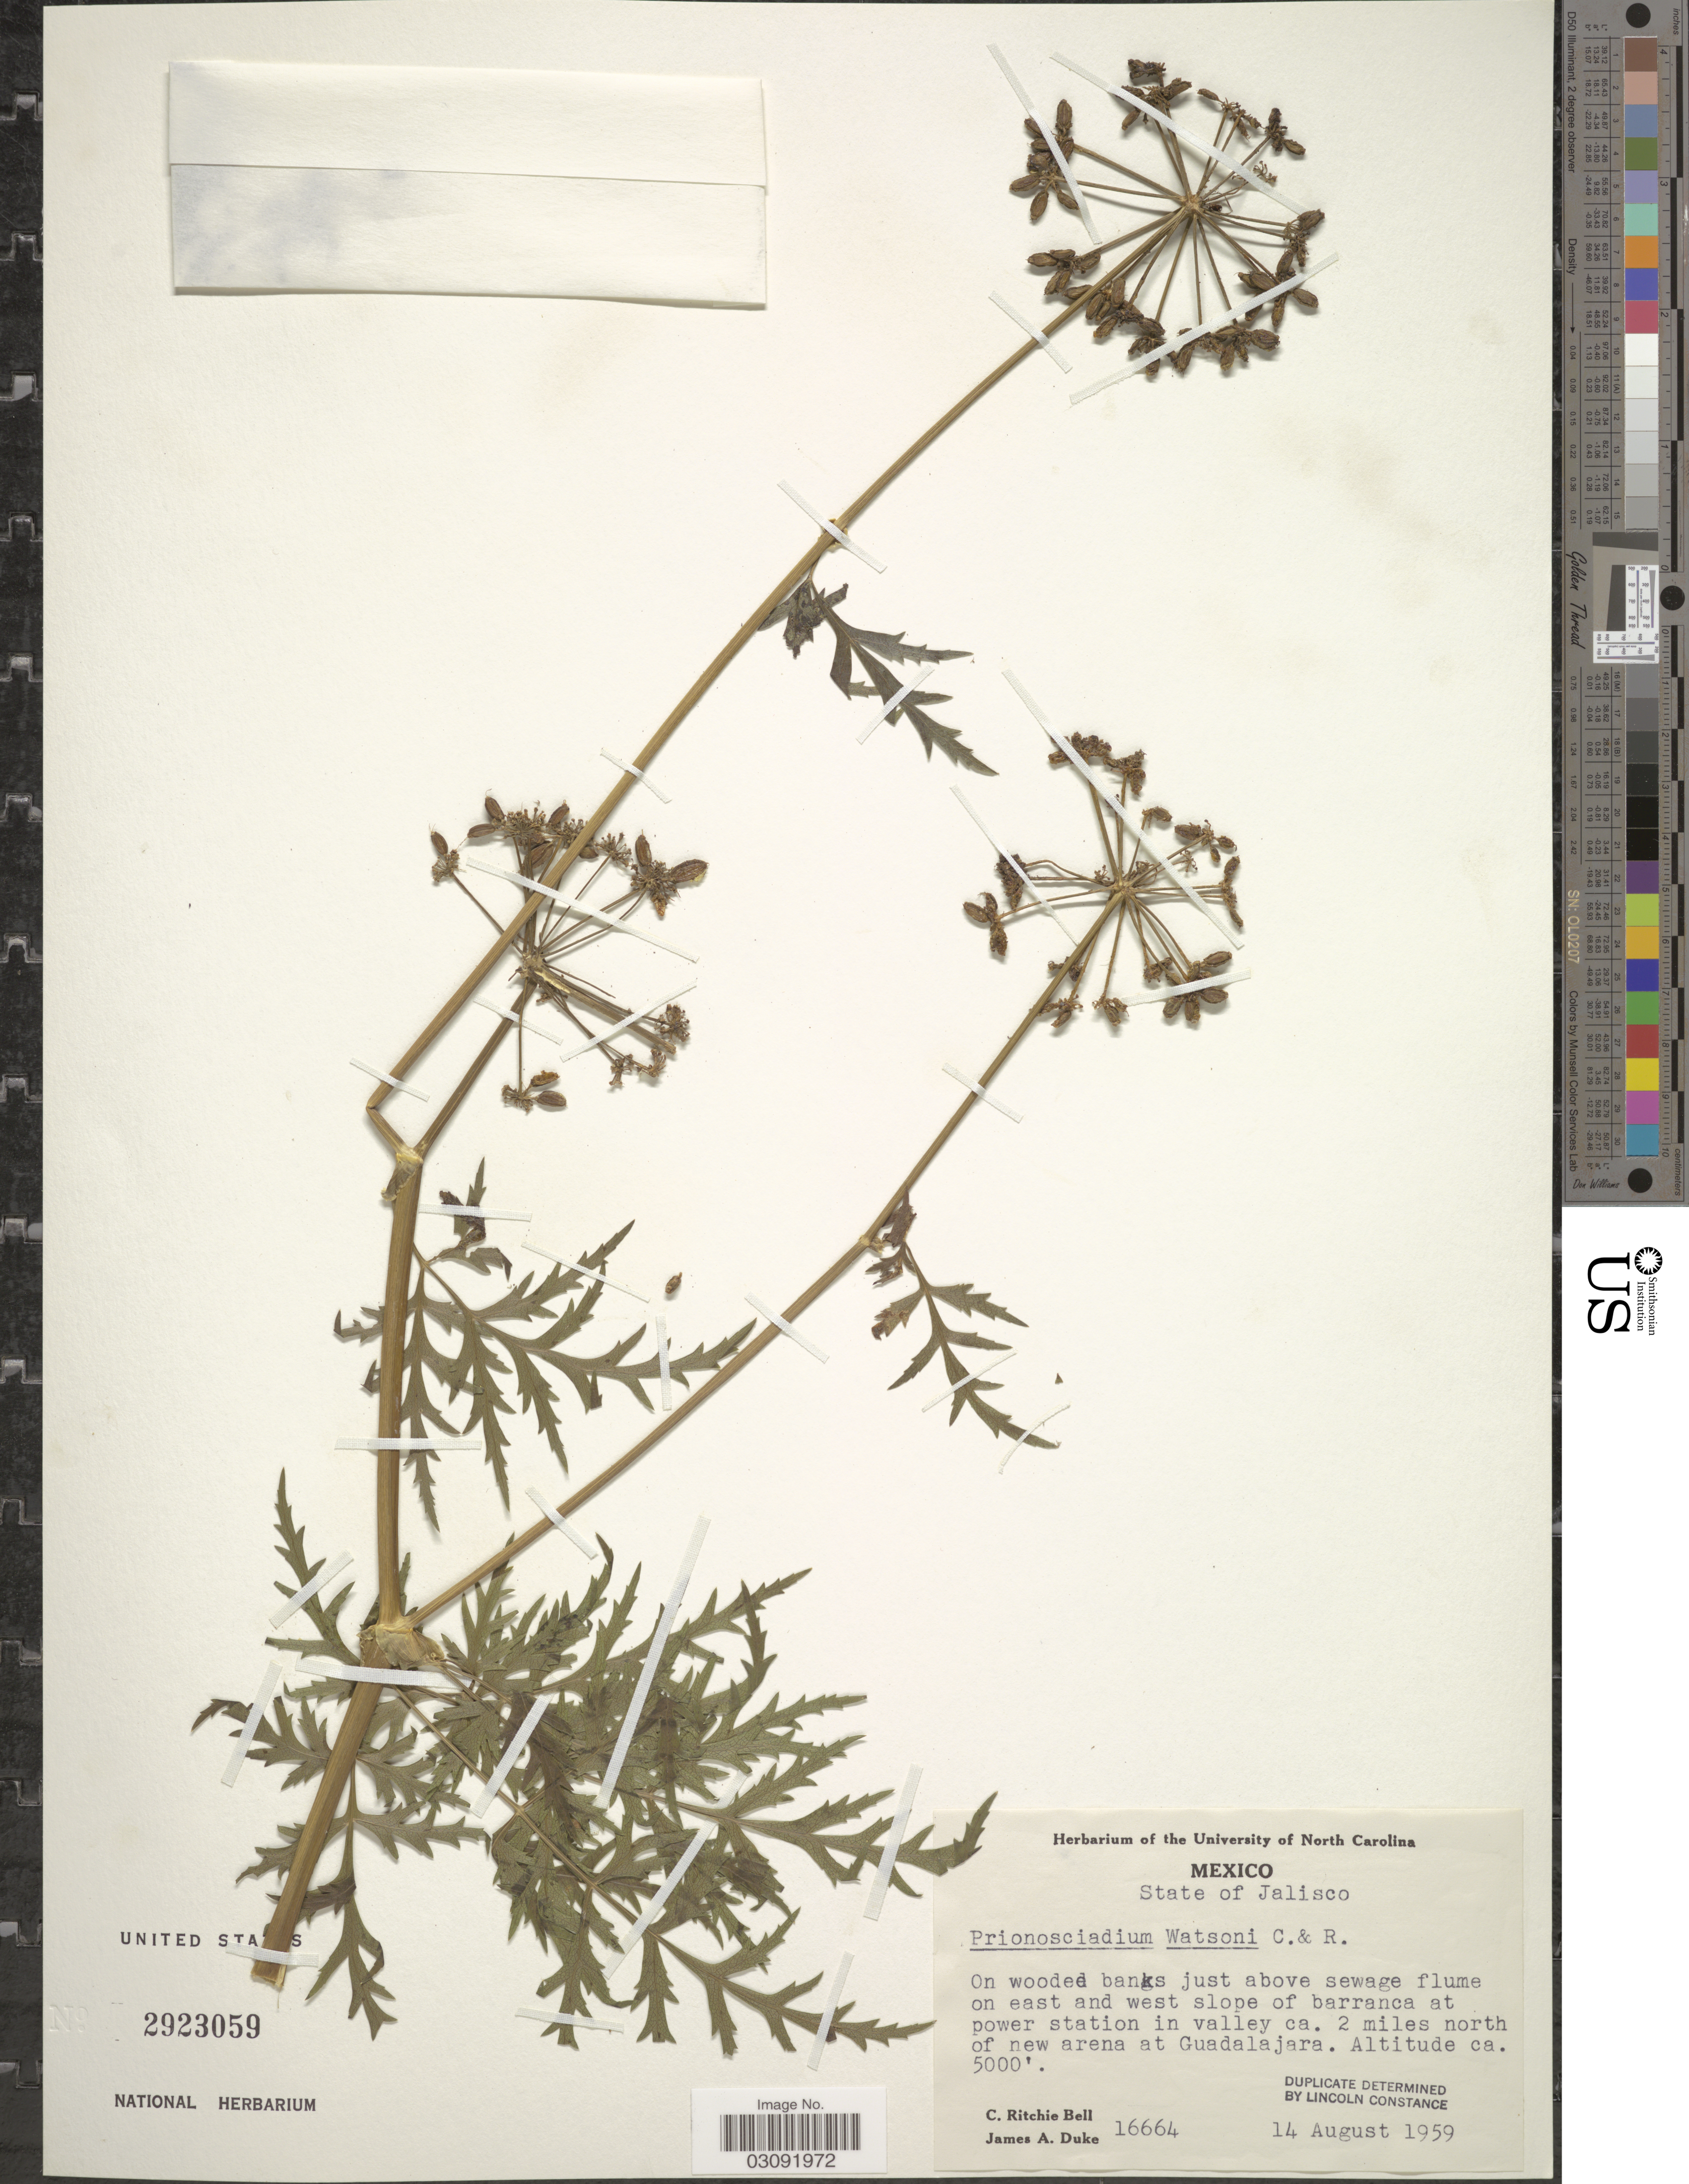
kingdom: Plantae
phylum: Tracheophyta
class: Magnoliopsida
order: Apiales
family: Apiaceae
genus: Prionosciadium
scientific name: Prionosciadium watsonii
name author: J.M. Coult. & Rose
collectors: C. R. Bell & J. A. Duke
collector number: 16664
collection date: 1959-08-14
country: Mexico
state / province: Jalisco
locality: On wooded banks just above sewage flume on east and west slope of barranca at power station in valley ca. 2 miles north of new arena at Guadalajara.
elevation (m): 1524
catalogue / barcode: US 2923059